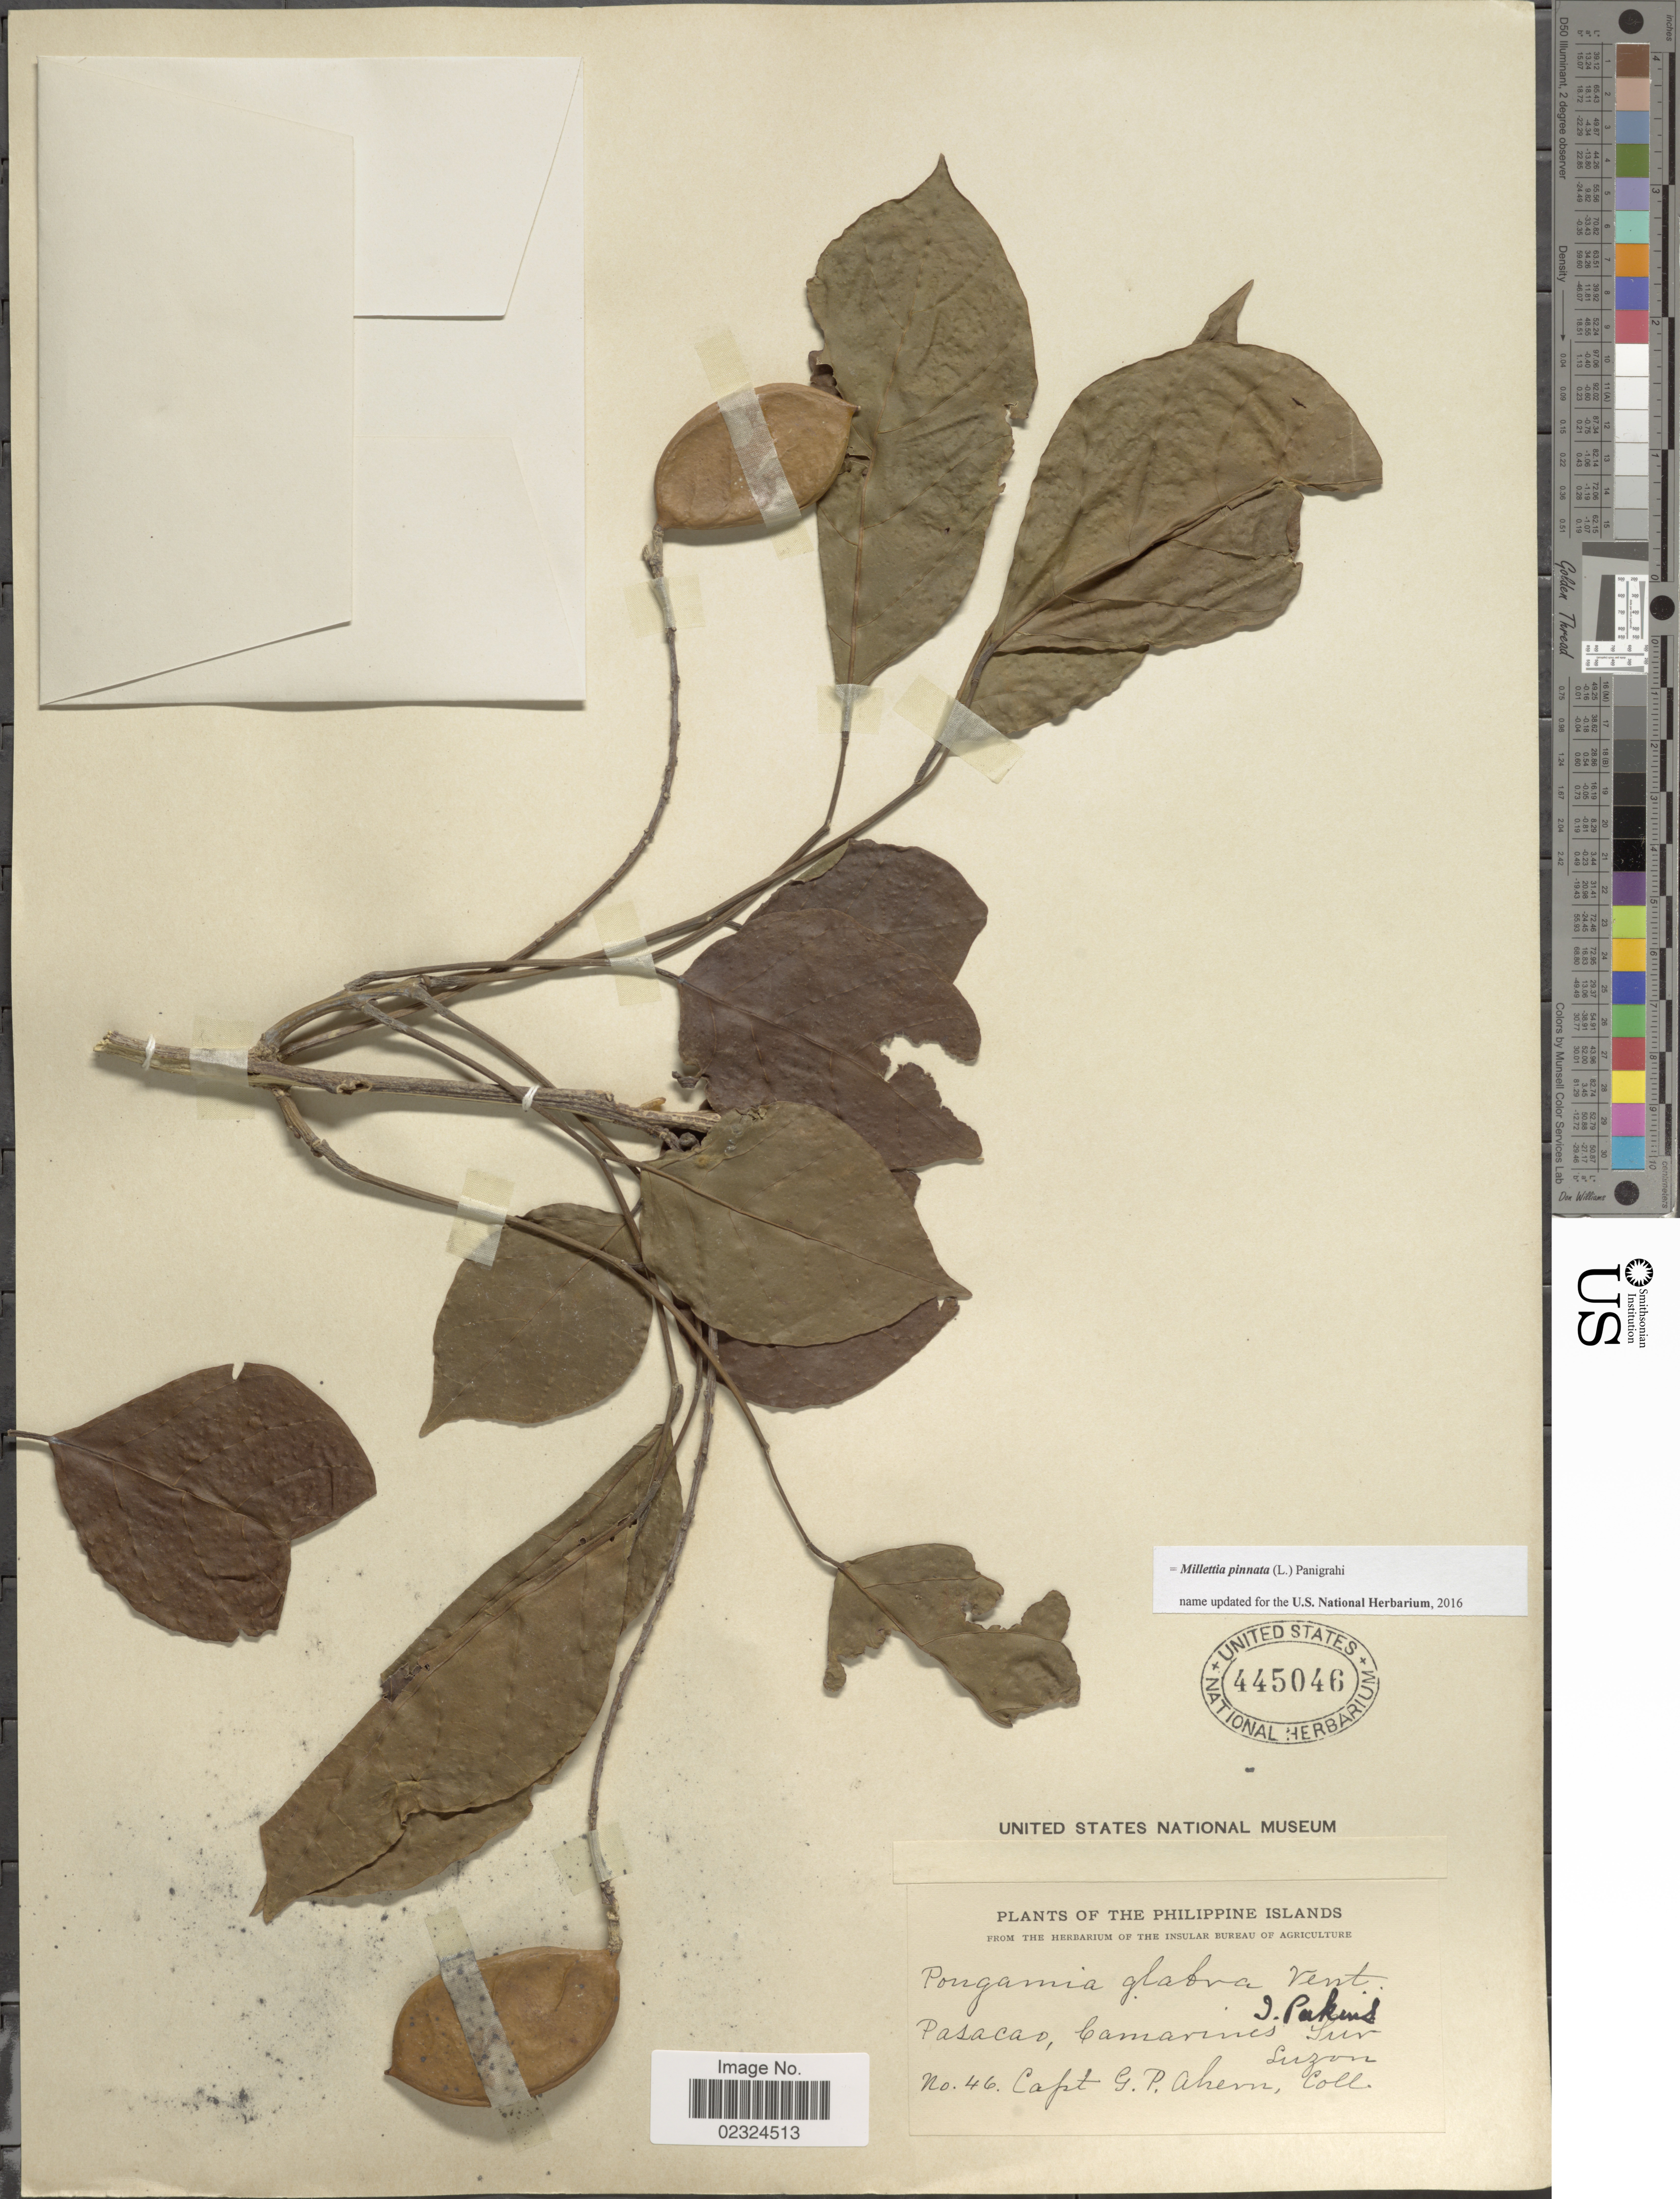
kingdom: Plantae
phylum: Tracheophyta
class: Magnoliopsida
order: Fabales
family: Fabaceae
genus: Millettia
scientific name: Millettia pinnata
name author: (L.) Panigrahi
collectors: G. Ahern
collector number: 46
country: Philippines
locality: Pasacao, Camarines Sur Luzon. Philippine Islands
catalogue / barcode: US 445046